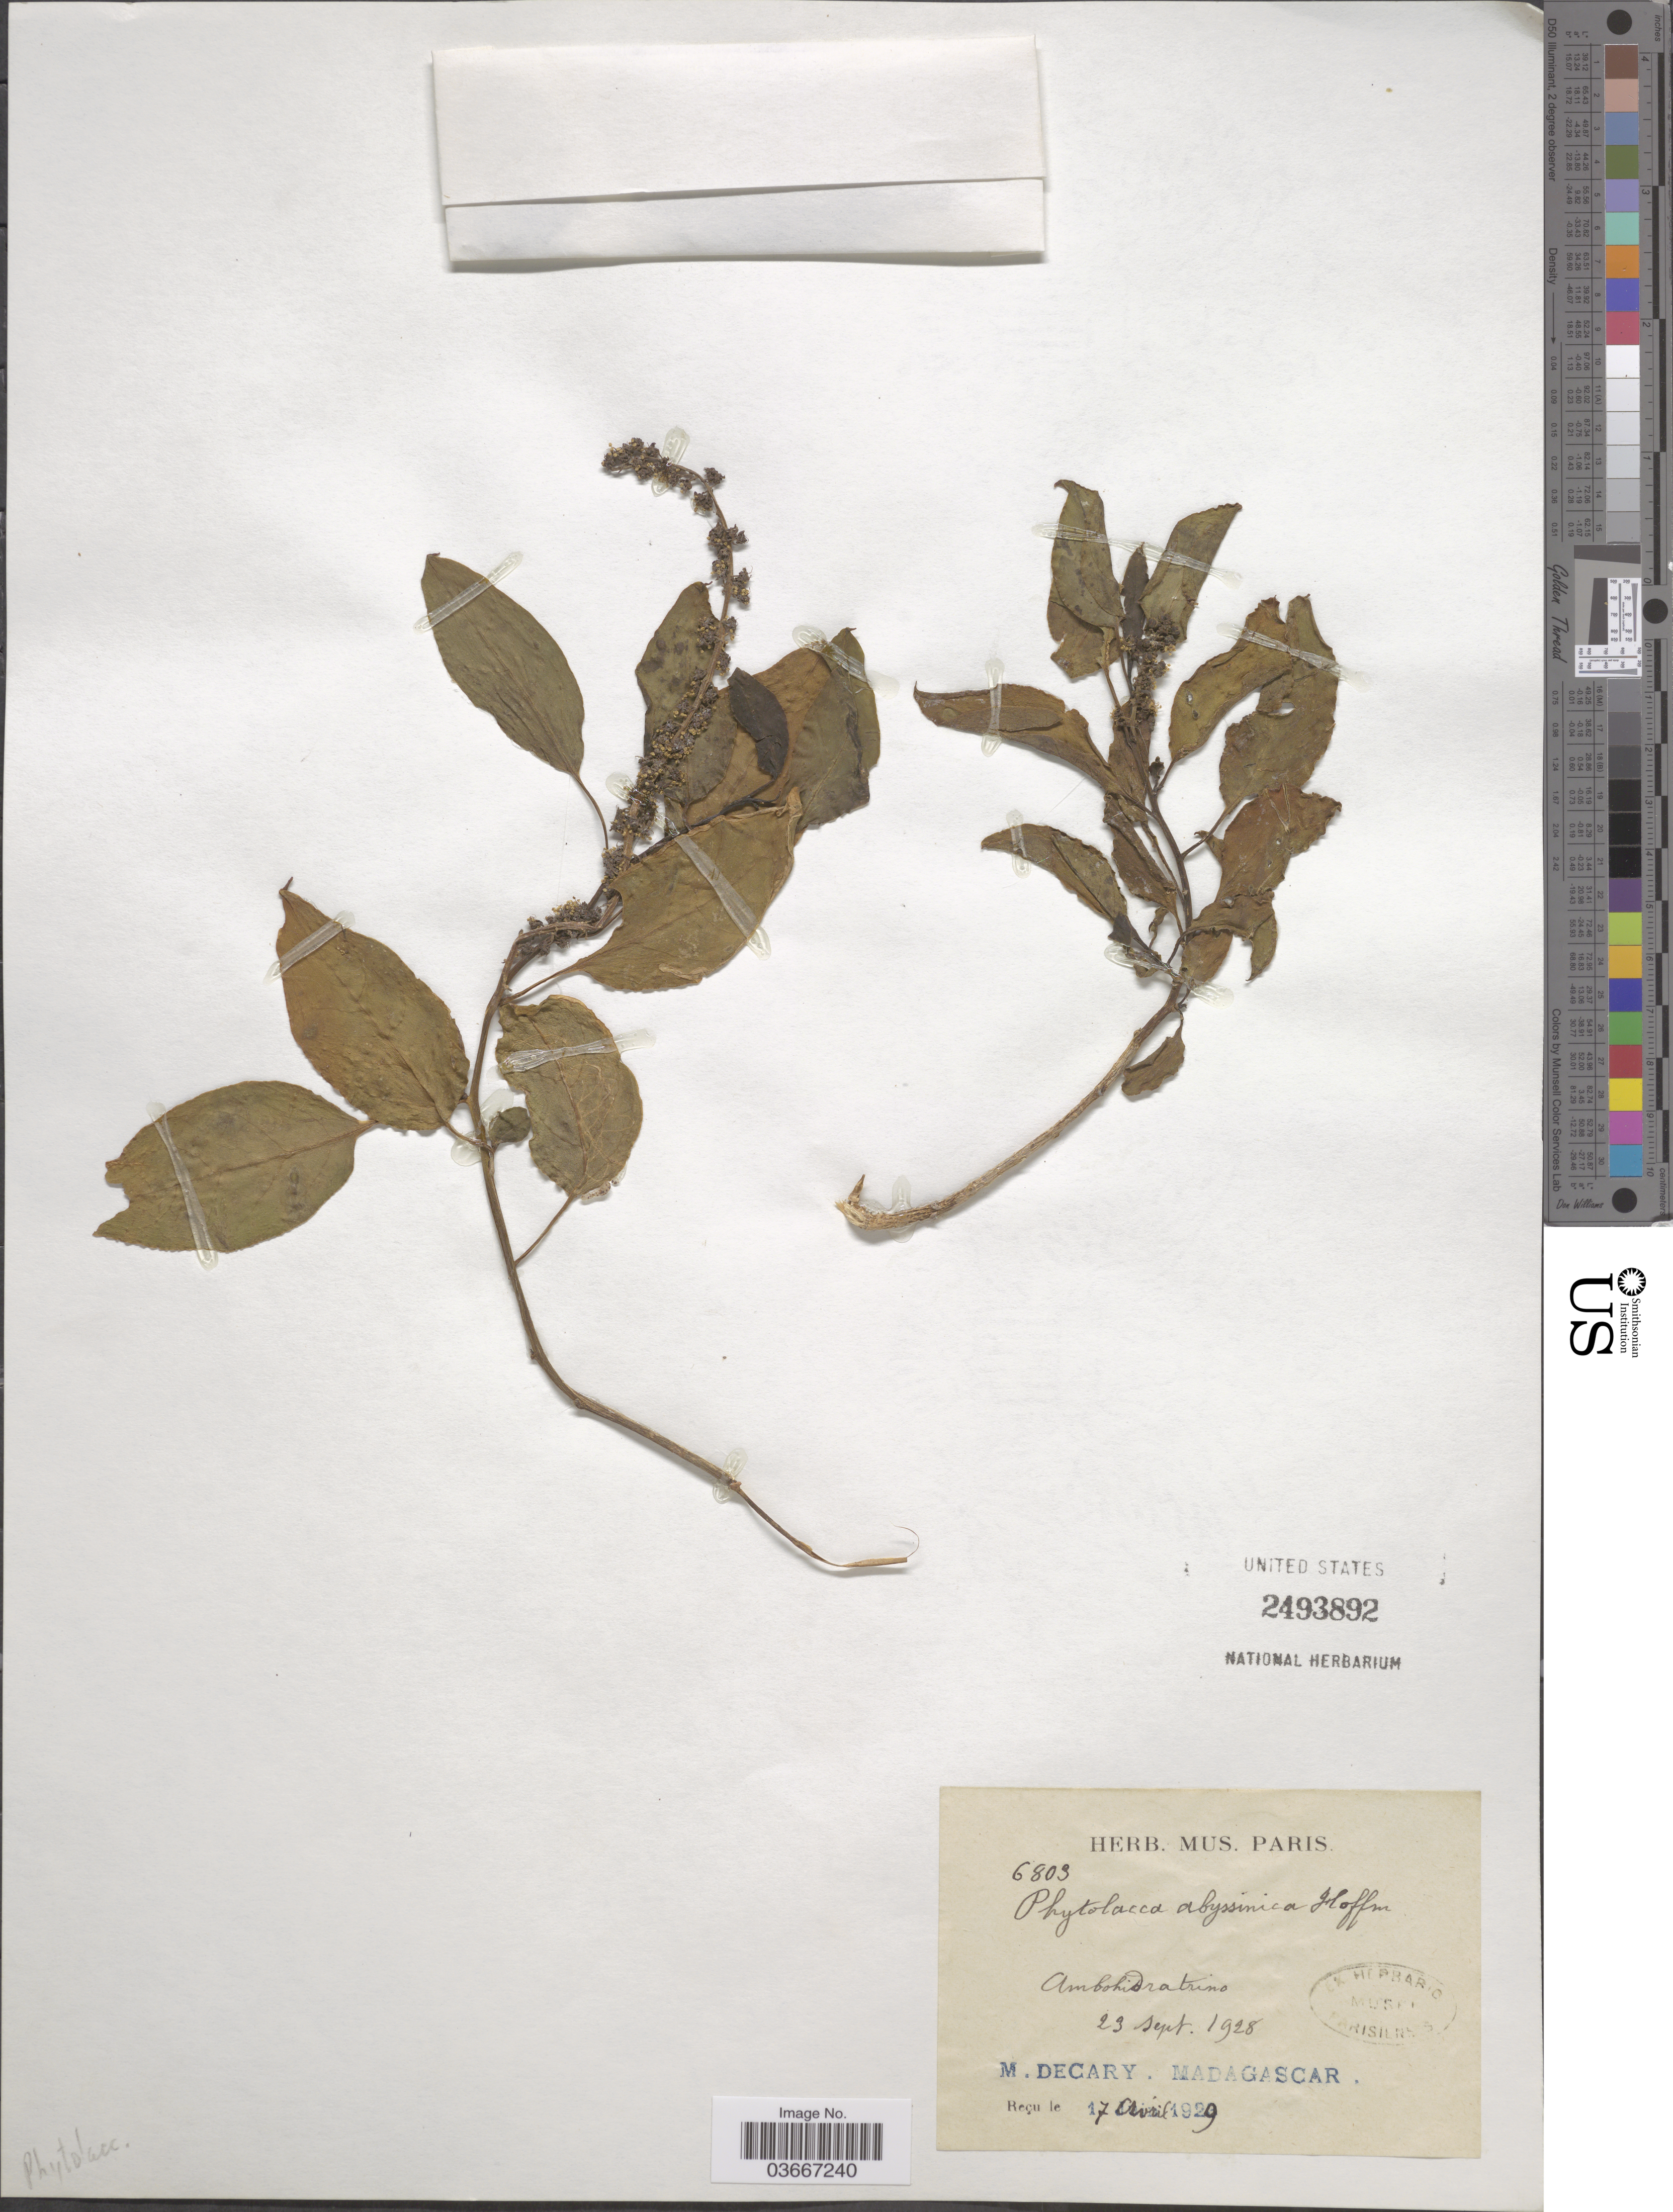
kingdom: Plantae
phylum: Tracheophyta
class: Magnoliopsida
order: Caryophyllales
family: Phytolaccaceae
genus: Phytolacca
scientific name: Phytolacca abyssinica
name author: Hoffm.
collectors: R. Decary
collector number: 6803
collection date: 1928-09-23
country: Madagascar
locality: Ambohidratrino.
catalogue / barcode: US 2493892